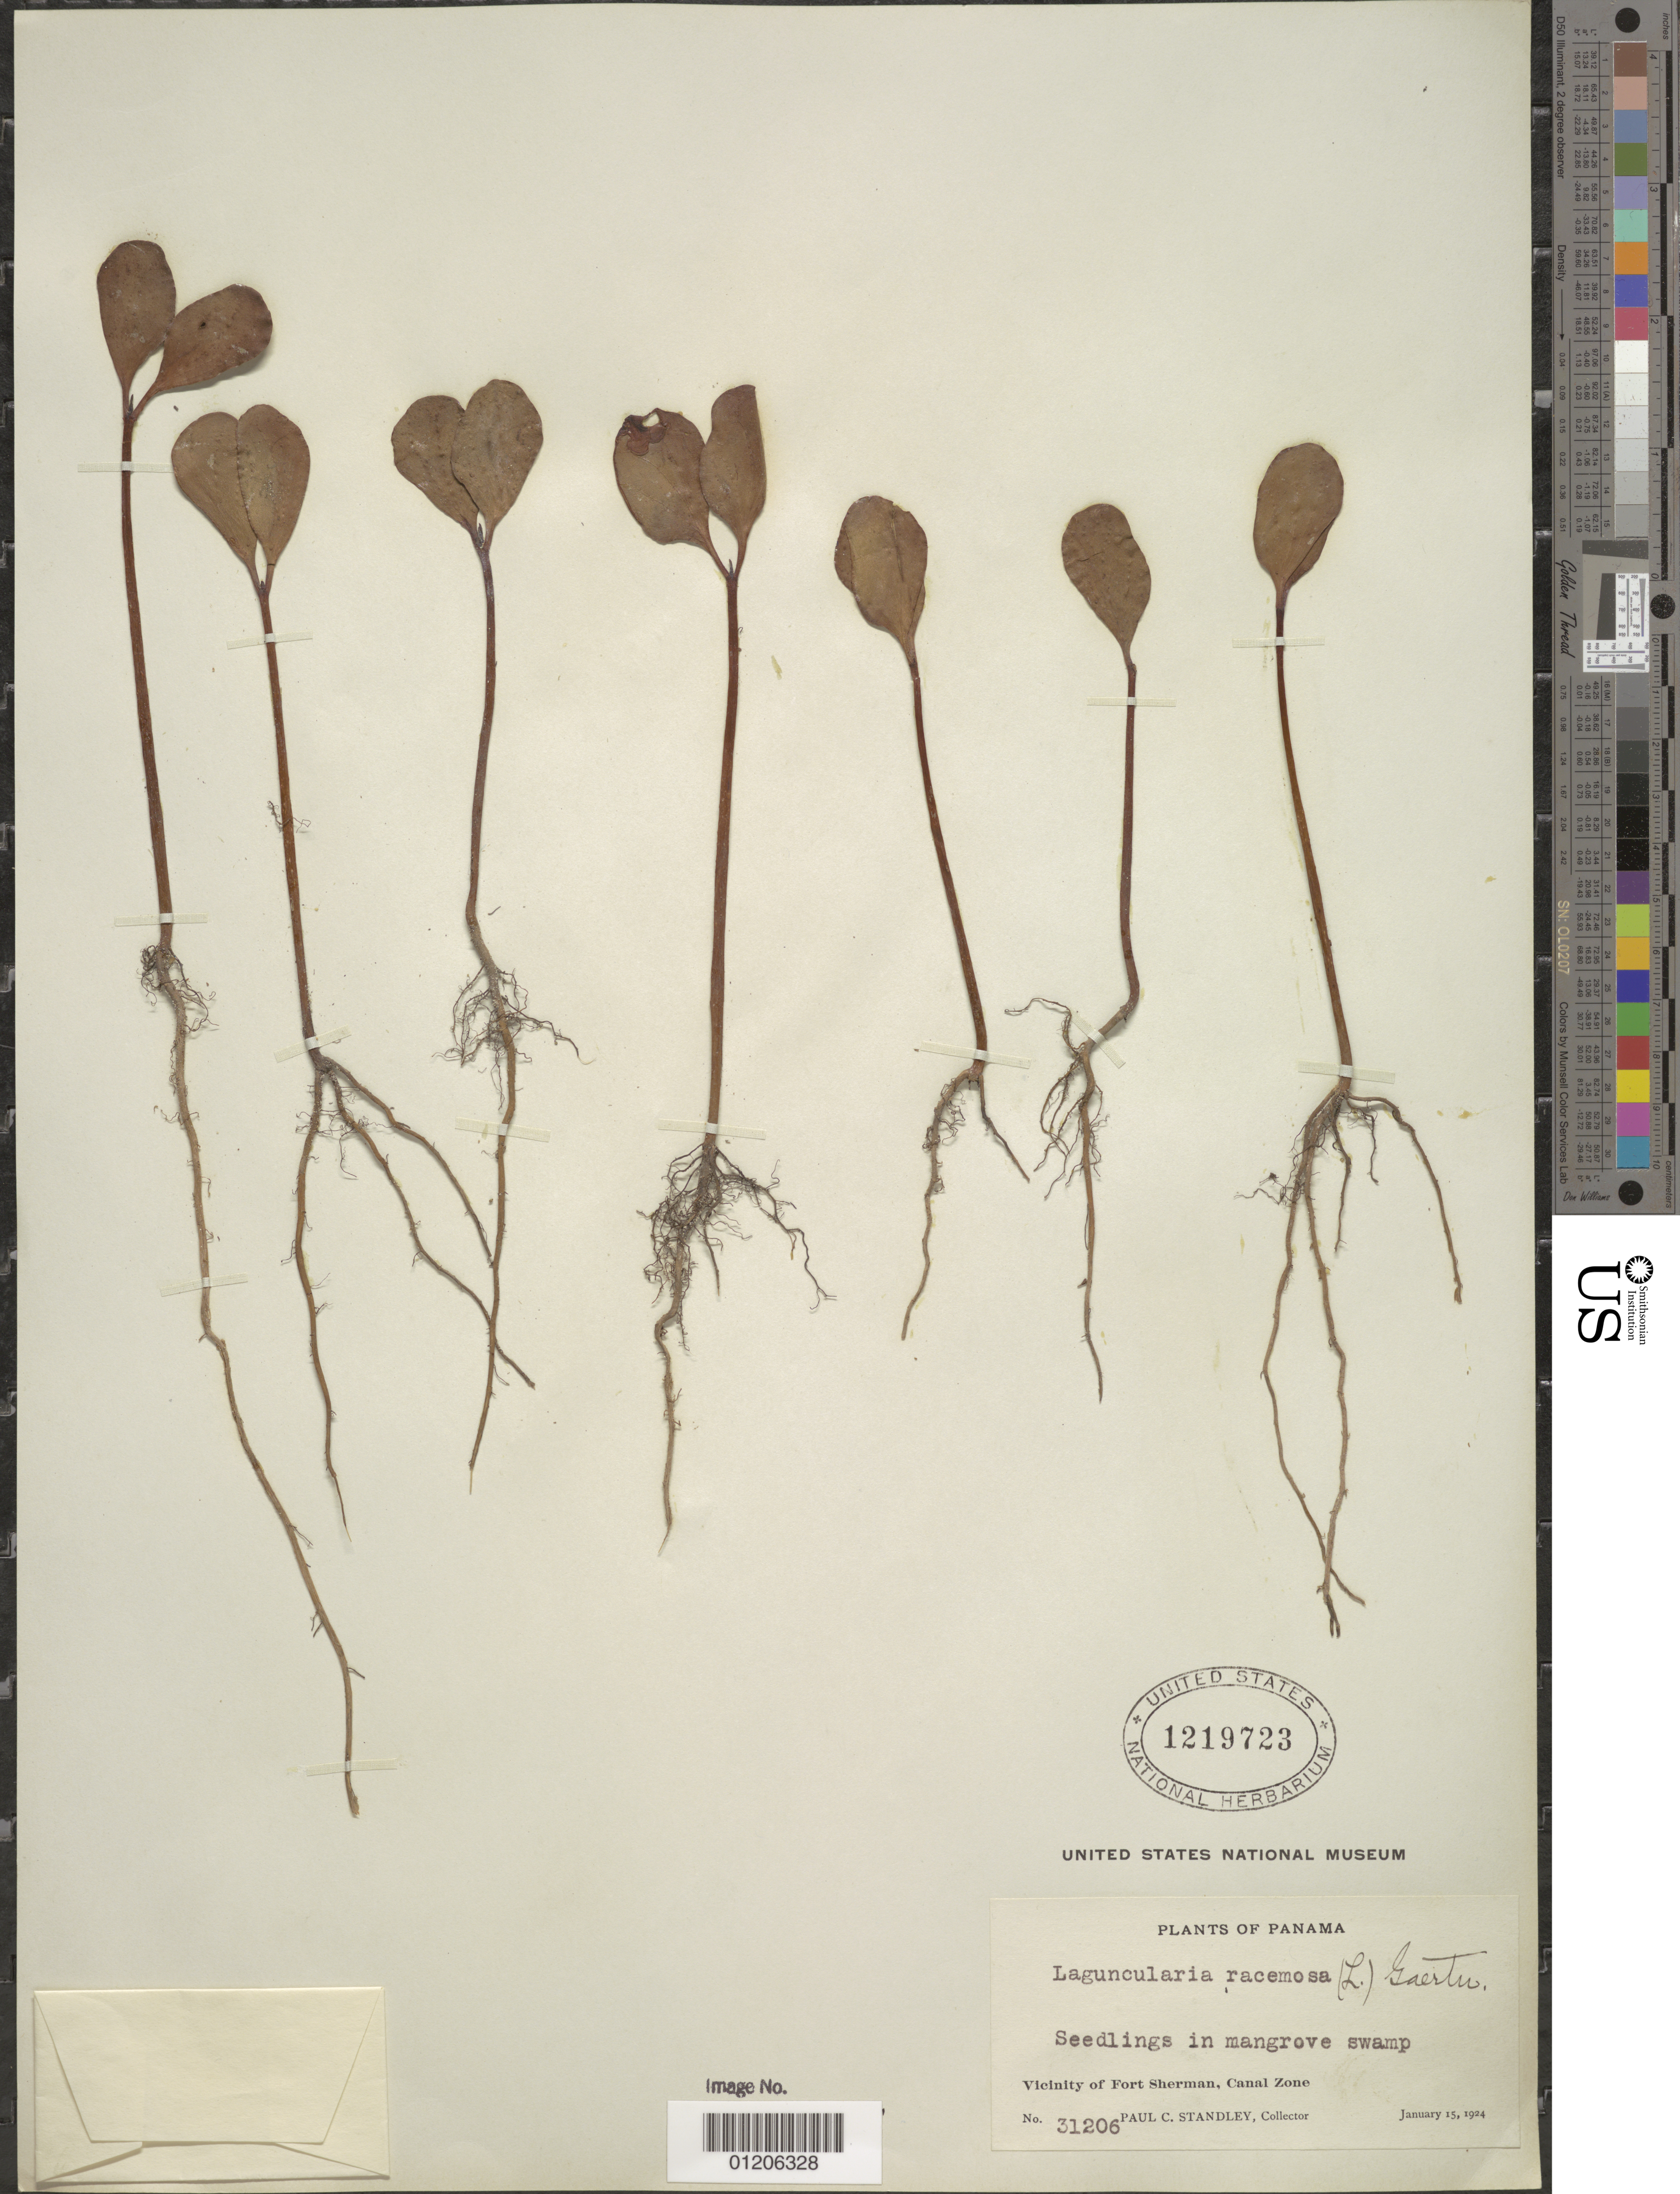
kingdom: Plantae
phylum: Tracheophyta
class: Magnoliopsida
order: Myrtales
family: Combretaceae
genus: Laguncularia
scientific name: Laguncularia racemosa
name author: (L.) C.F. Gaertn.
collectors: P. C. Standley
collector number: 25642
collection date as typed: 15 Jan 1924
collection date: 1924-01-15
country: Panama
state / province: Colón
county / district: Canal Zone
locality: Vicinity of Fort Sherman.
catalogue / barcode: US 1219723